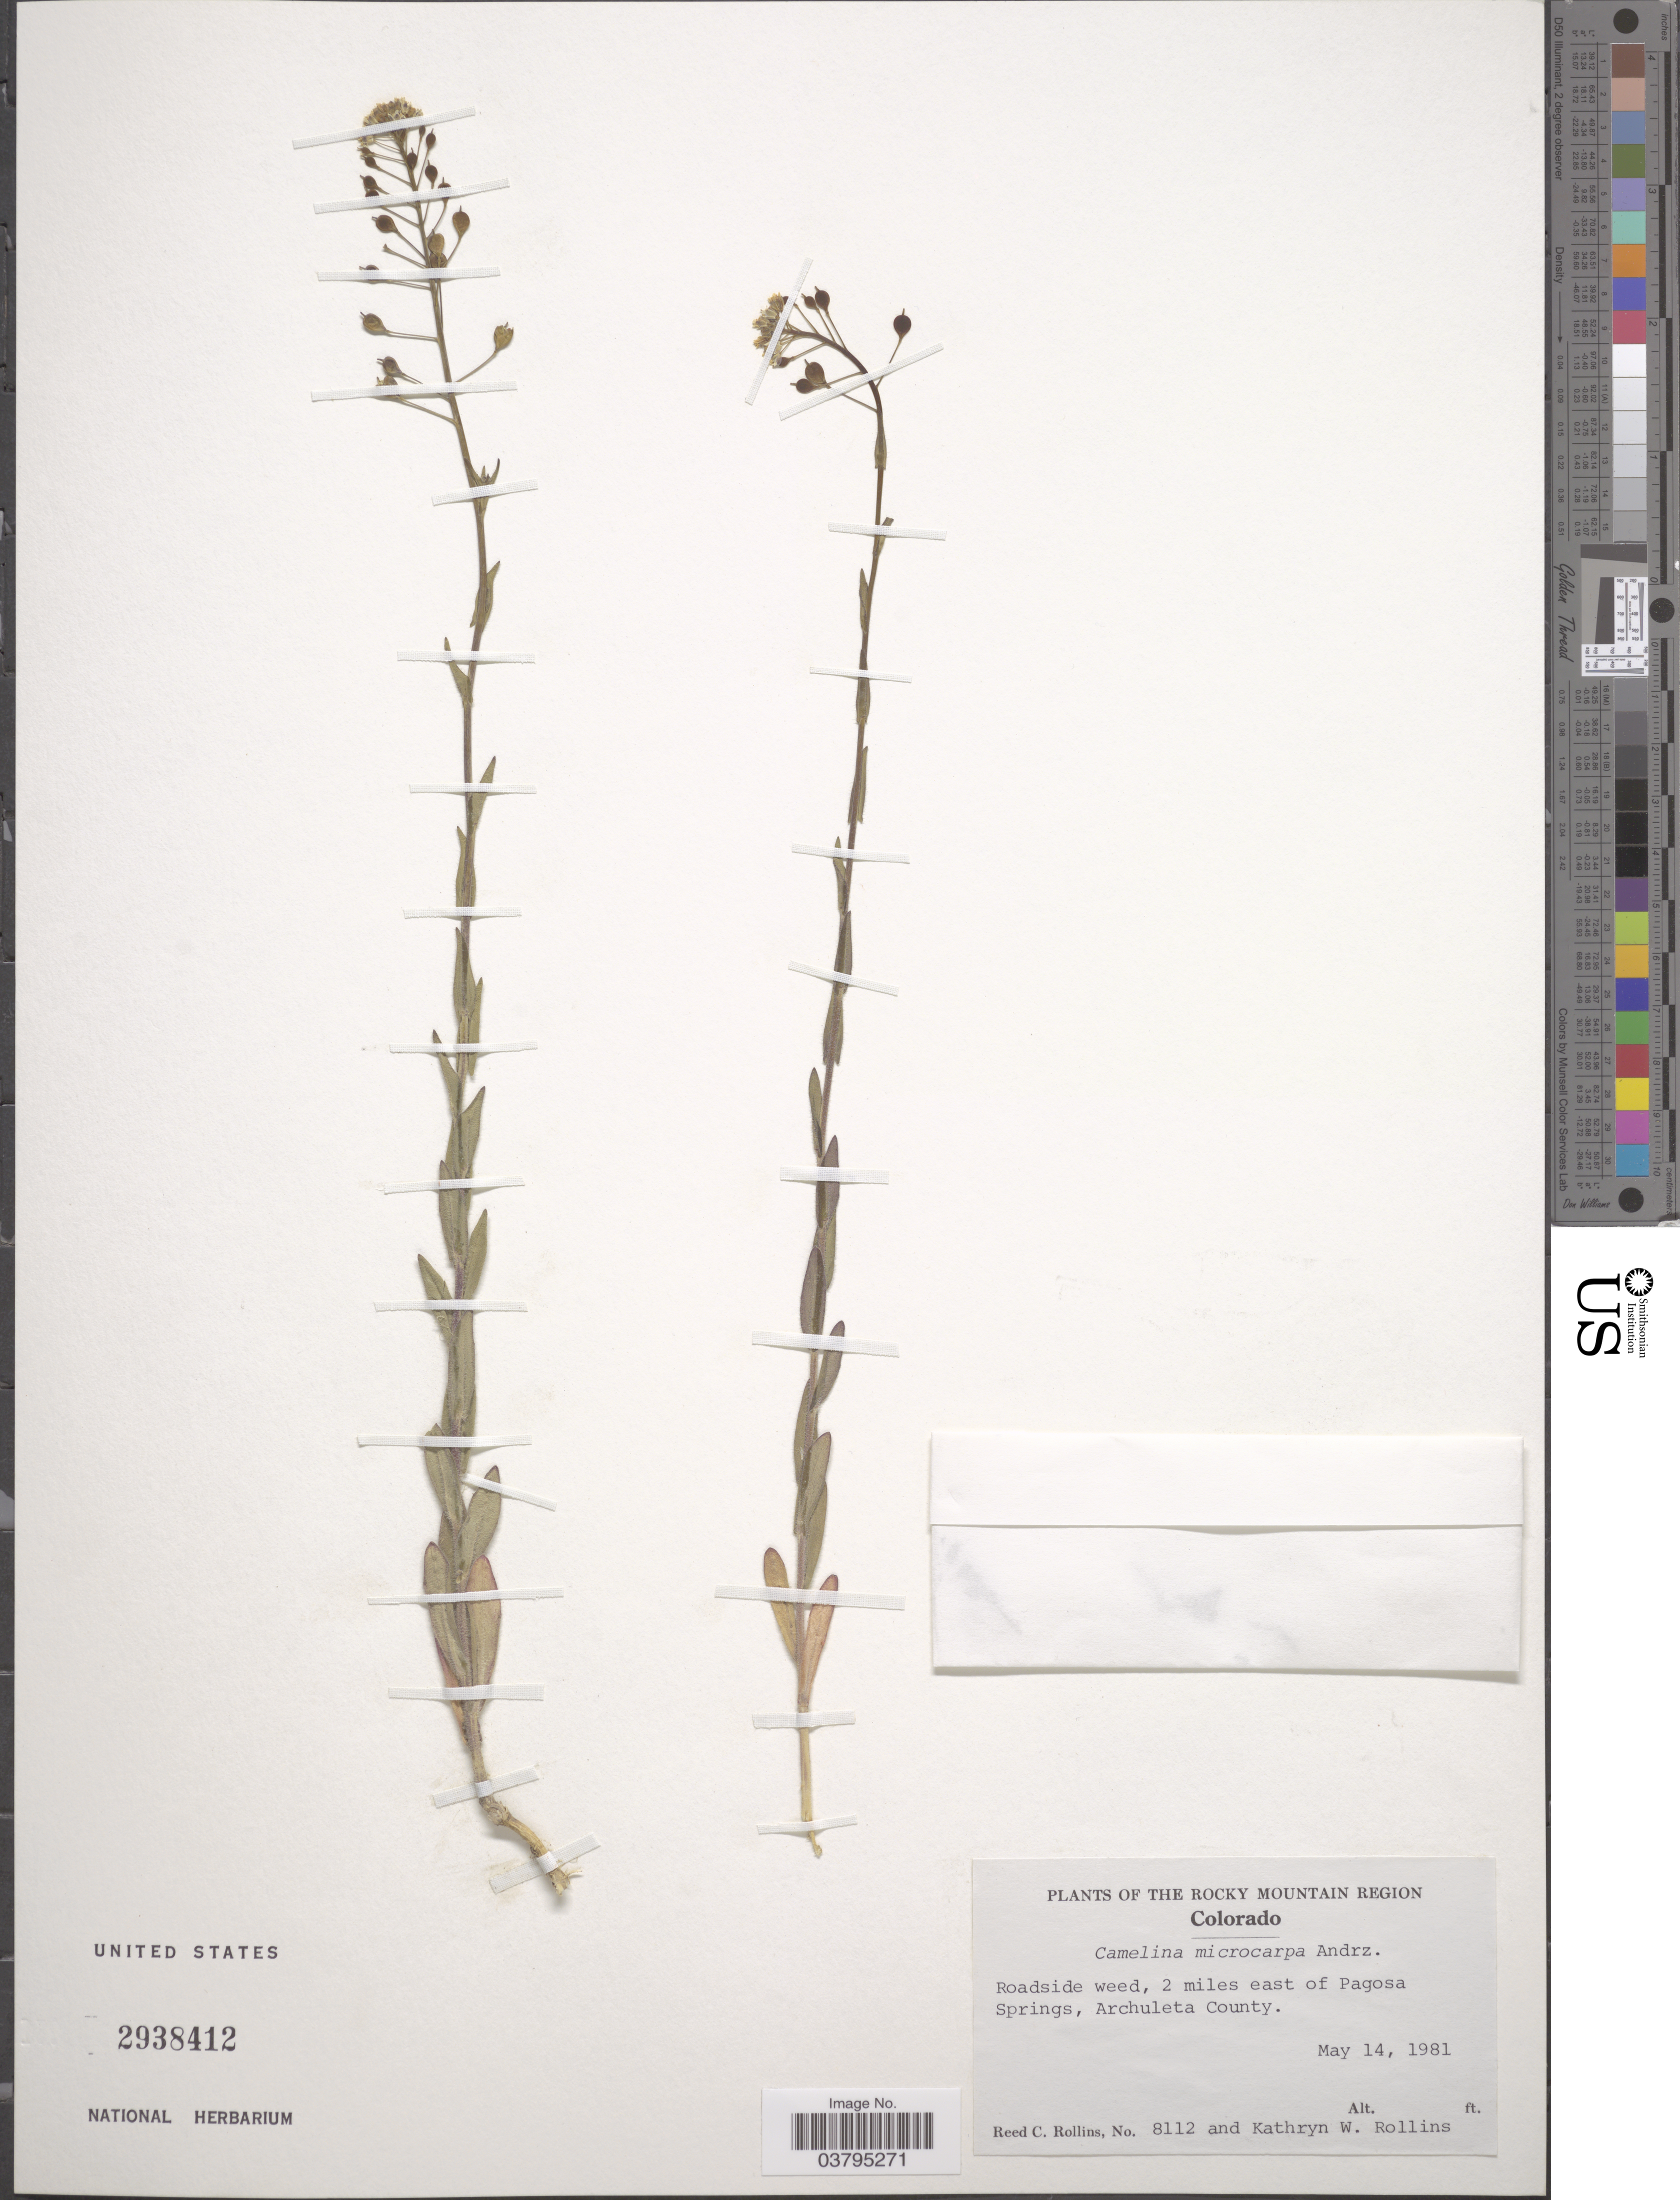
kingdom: Plantae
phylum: Tracheophyta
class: Magnoliopsida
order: Brassicales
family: Brassicaceae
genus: Camelina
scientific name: Camelina microcarpa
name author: DC.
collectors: R. C. Rollins & K. W. Rollins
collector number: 8112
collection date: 1981-05-14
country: United States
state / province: Colorado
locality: The Rocky Mountain Region. Roadside weed, 2 miles east of Pagosa Springs, Archuleta County.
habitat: roadside weed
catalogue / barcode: US 2938412